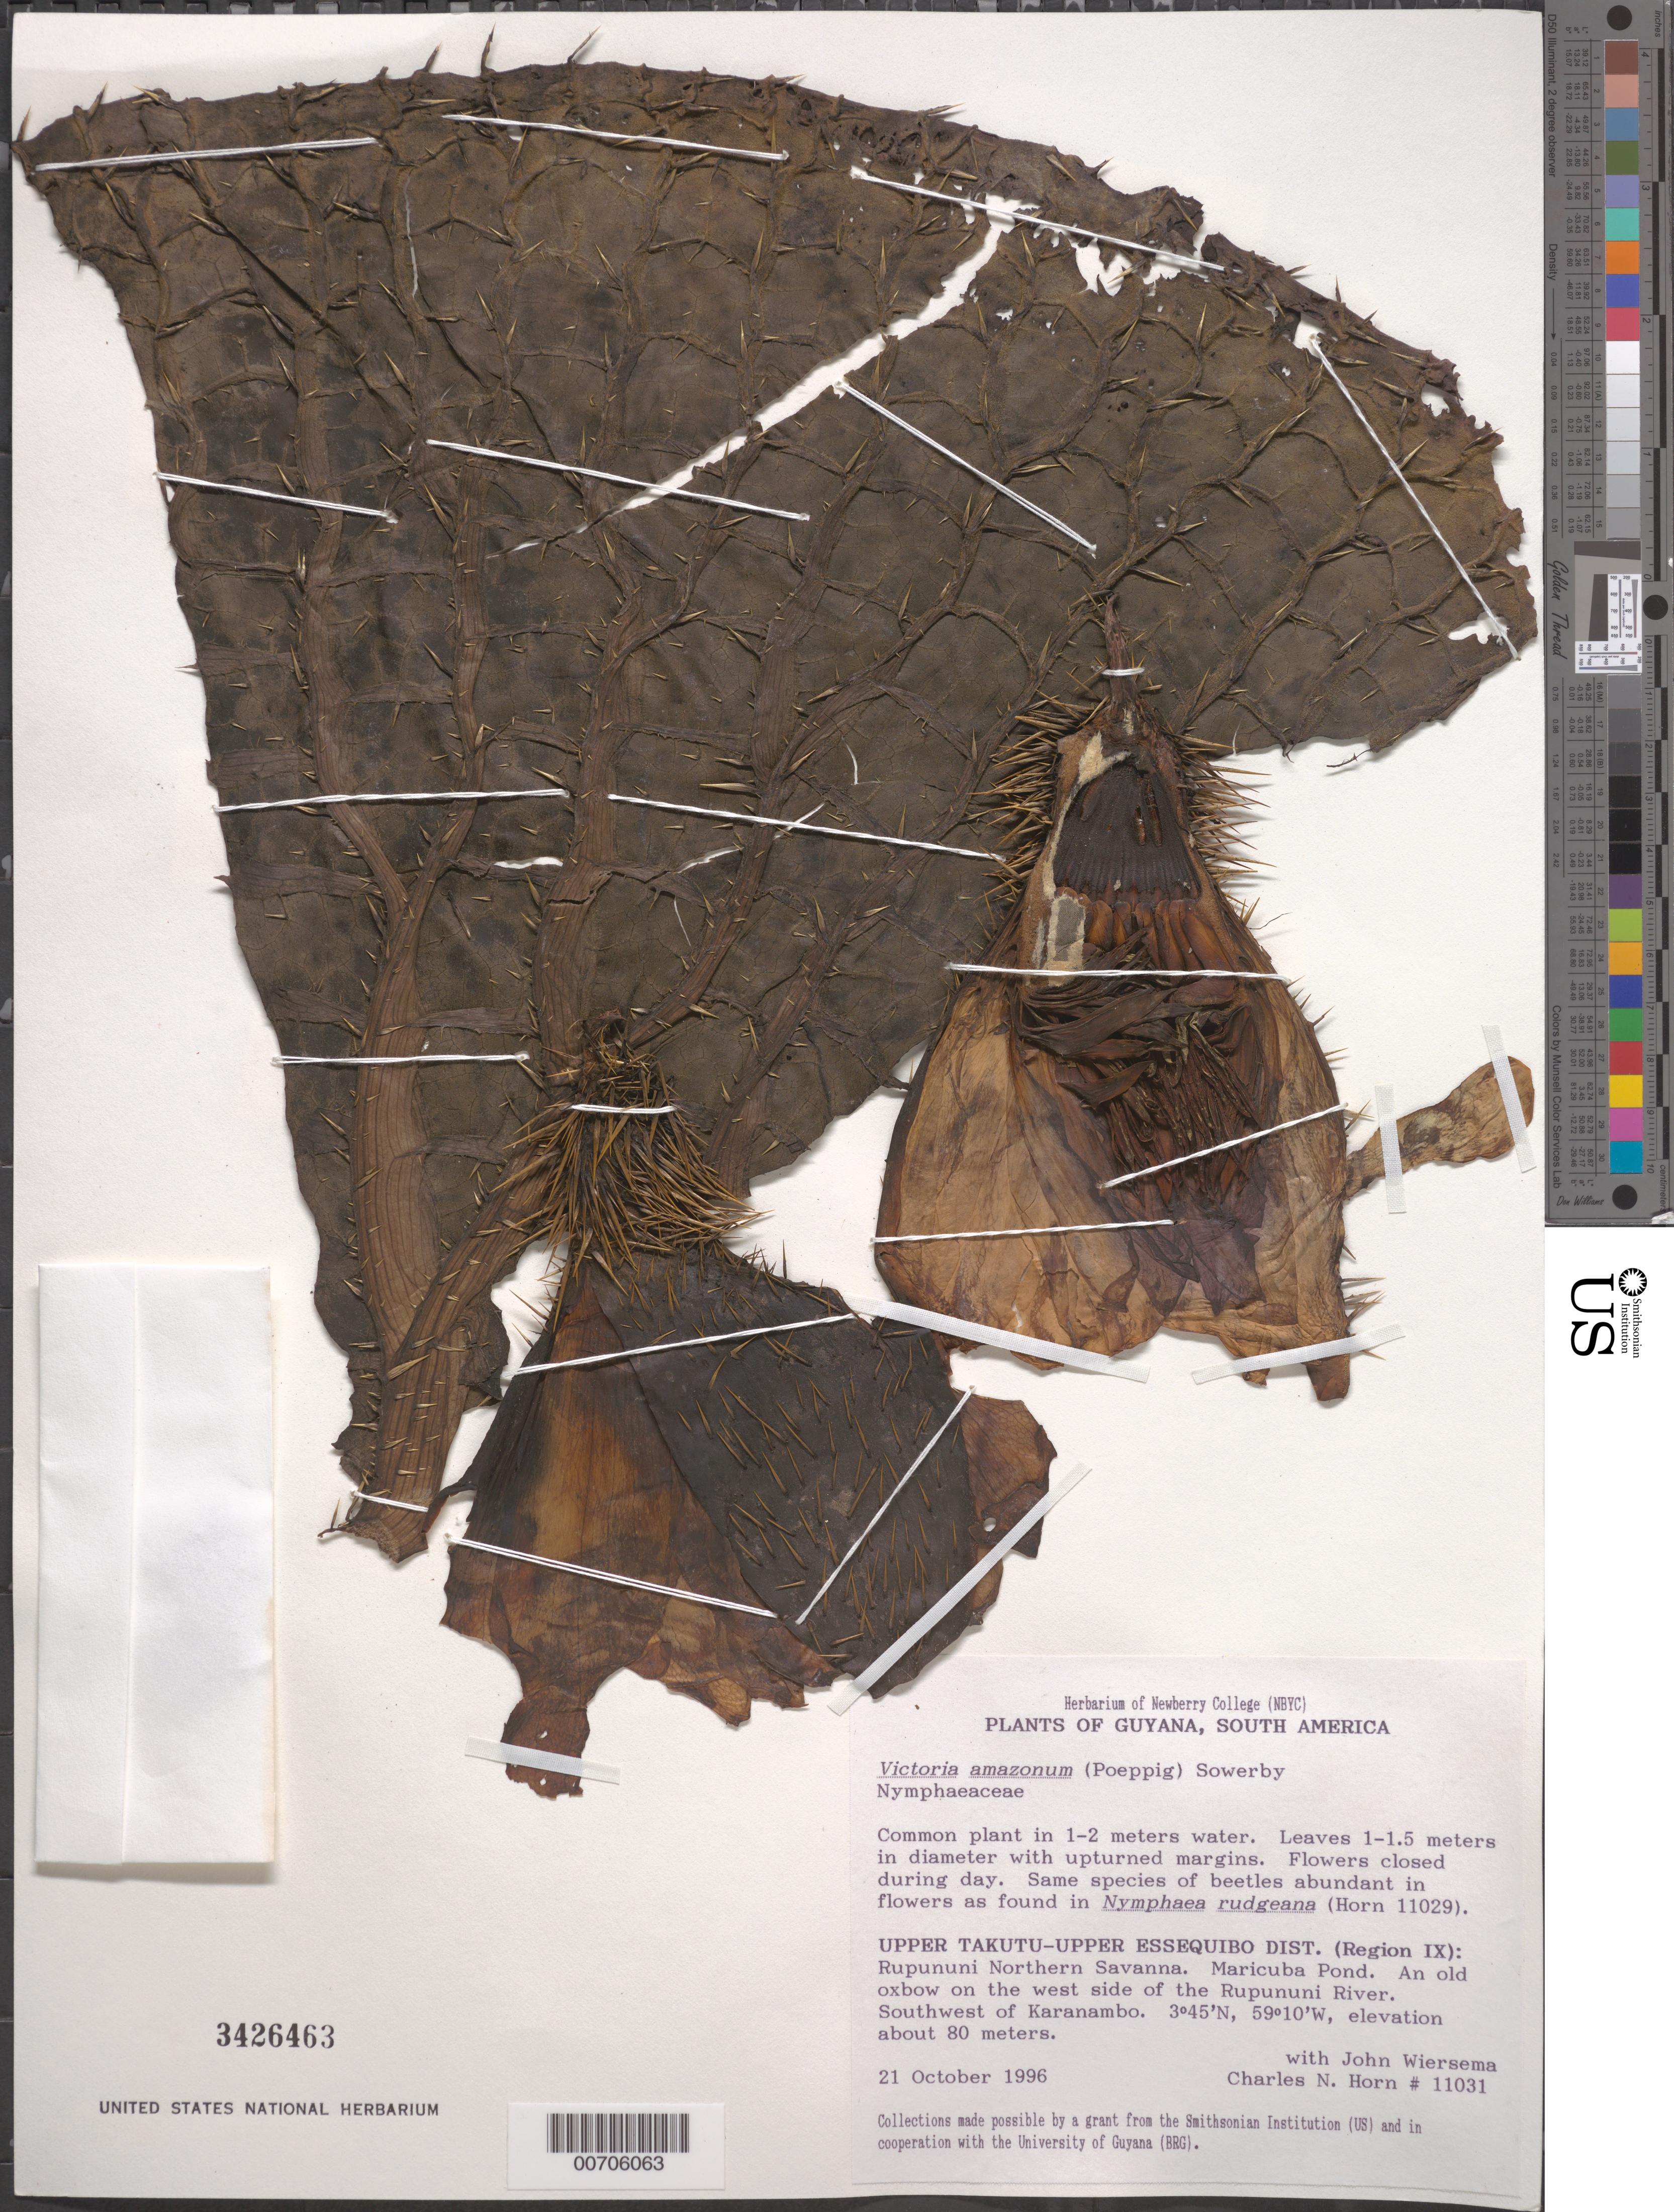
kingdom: Plantae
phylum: Tracheophyta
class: Magnoliopsida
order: Nymphaeales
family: Nymphaeaceae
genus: Victoria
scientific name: Victoria amazonica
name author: (Poepp.) Klotzsch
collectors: C. N. Horn & J. H. Wiersema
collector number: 11031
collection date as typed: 21-Oct-96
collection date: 1996-10-21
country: Guyana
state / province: U. Takutu-U. Essequibo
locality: Rupununi Northern Savanna, Maricuba Pond, SW of Karanambo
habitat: In 1-2 m water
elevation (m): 80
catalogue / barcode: US 3426463